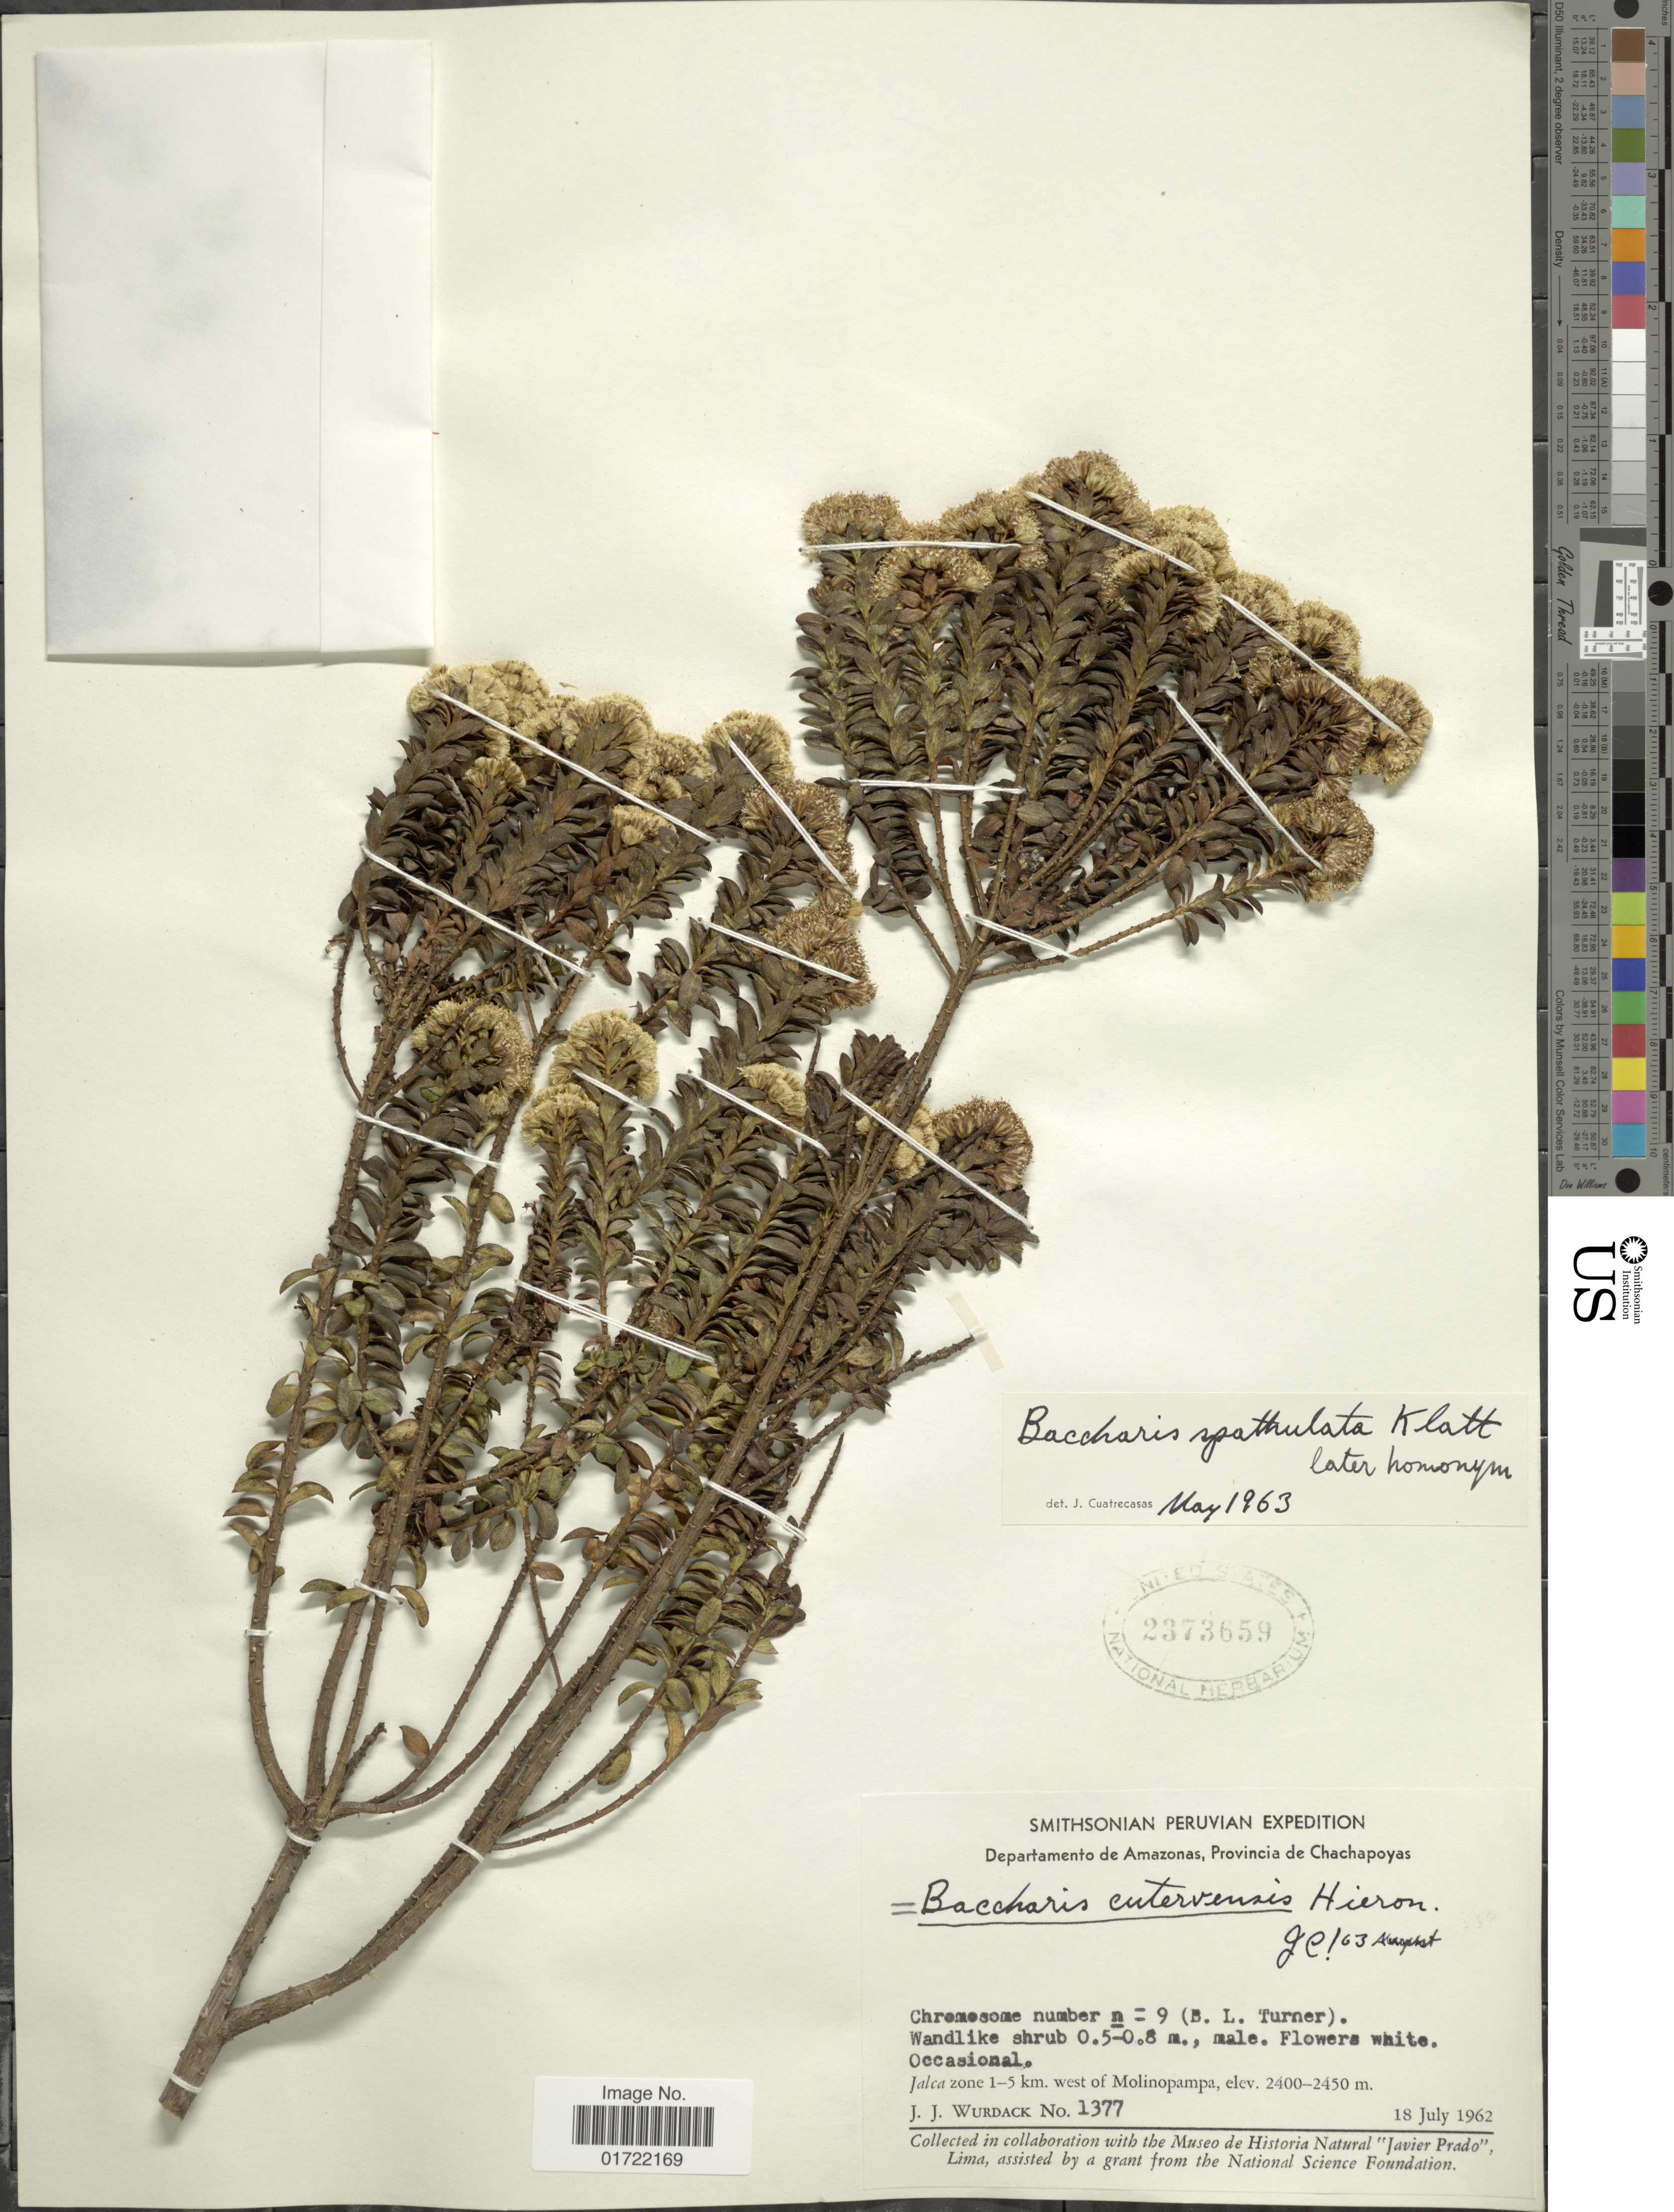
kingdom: Plantae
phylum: Tracheophyta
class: Magnoliopsida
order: Asterales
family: Asteraceae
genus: Baccharis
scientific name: Baccharis cutervensis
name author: Hieron.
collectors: J. J. Wurdack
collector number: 1377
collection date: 1962-07-18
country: Peru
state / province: Amazonas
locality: Departamento de Amazonas, Provincia de Chachapoyas, Jalca zone 1-5 km. west of Molinopampa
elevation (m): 2400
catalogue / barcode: US 2373659